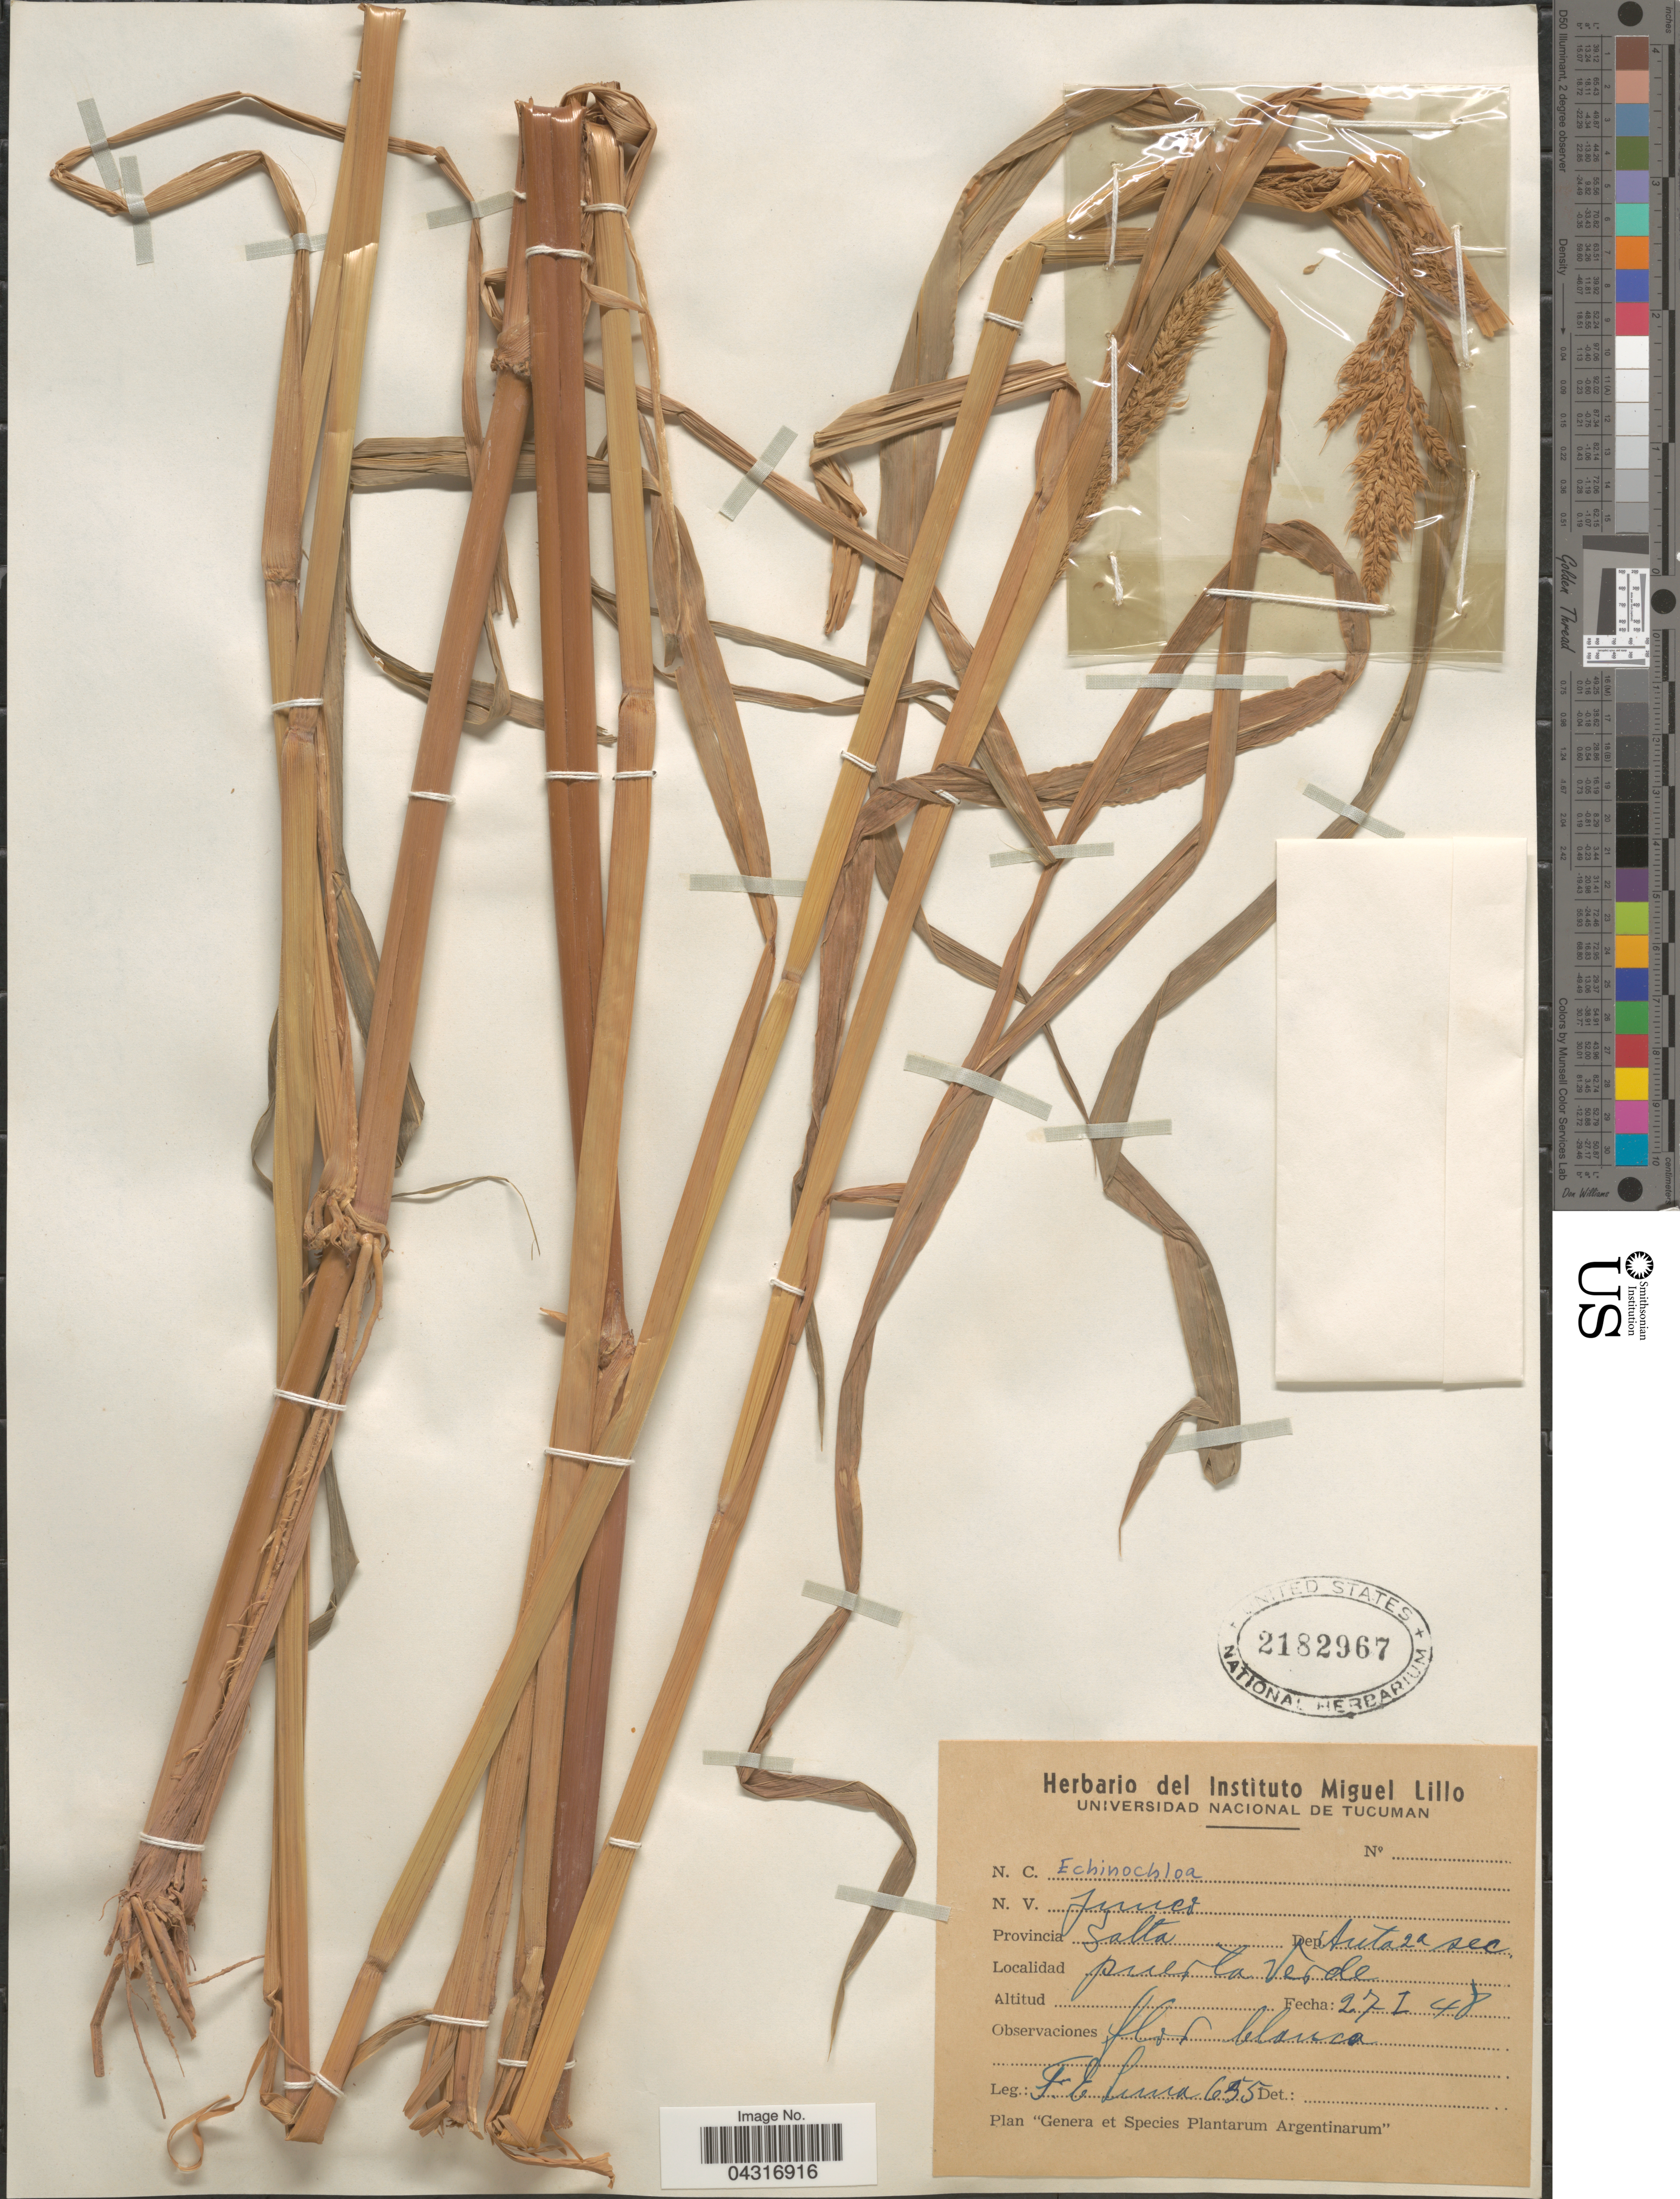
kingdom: Plantae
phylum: Tracheophyta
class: Liliopsida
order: Poales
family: Poaceae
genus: Echinochloa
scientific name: Echinochloa sp.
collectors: F. Lima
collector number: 655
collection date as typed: Transcribed d/m/y: 27/1/48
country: Argentina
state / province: Salta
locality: Dep. Anta 2a sec. Puerta Verde.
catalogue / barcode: US 2182967